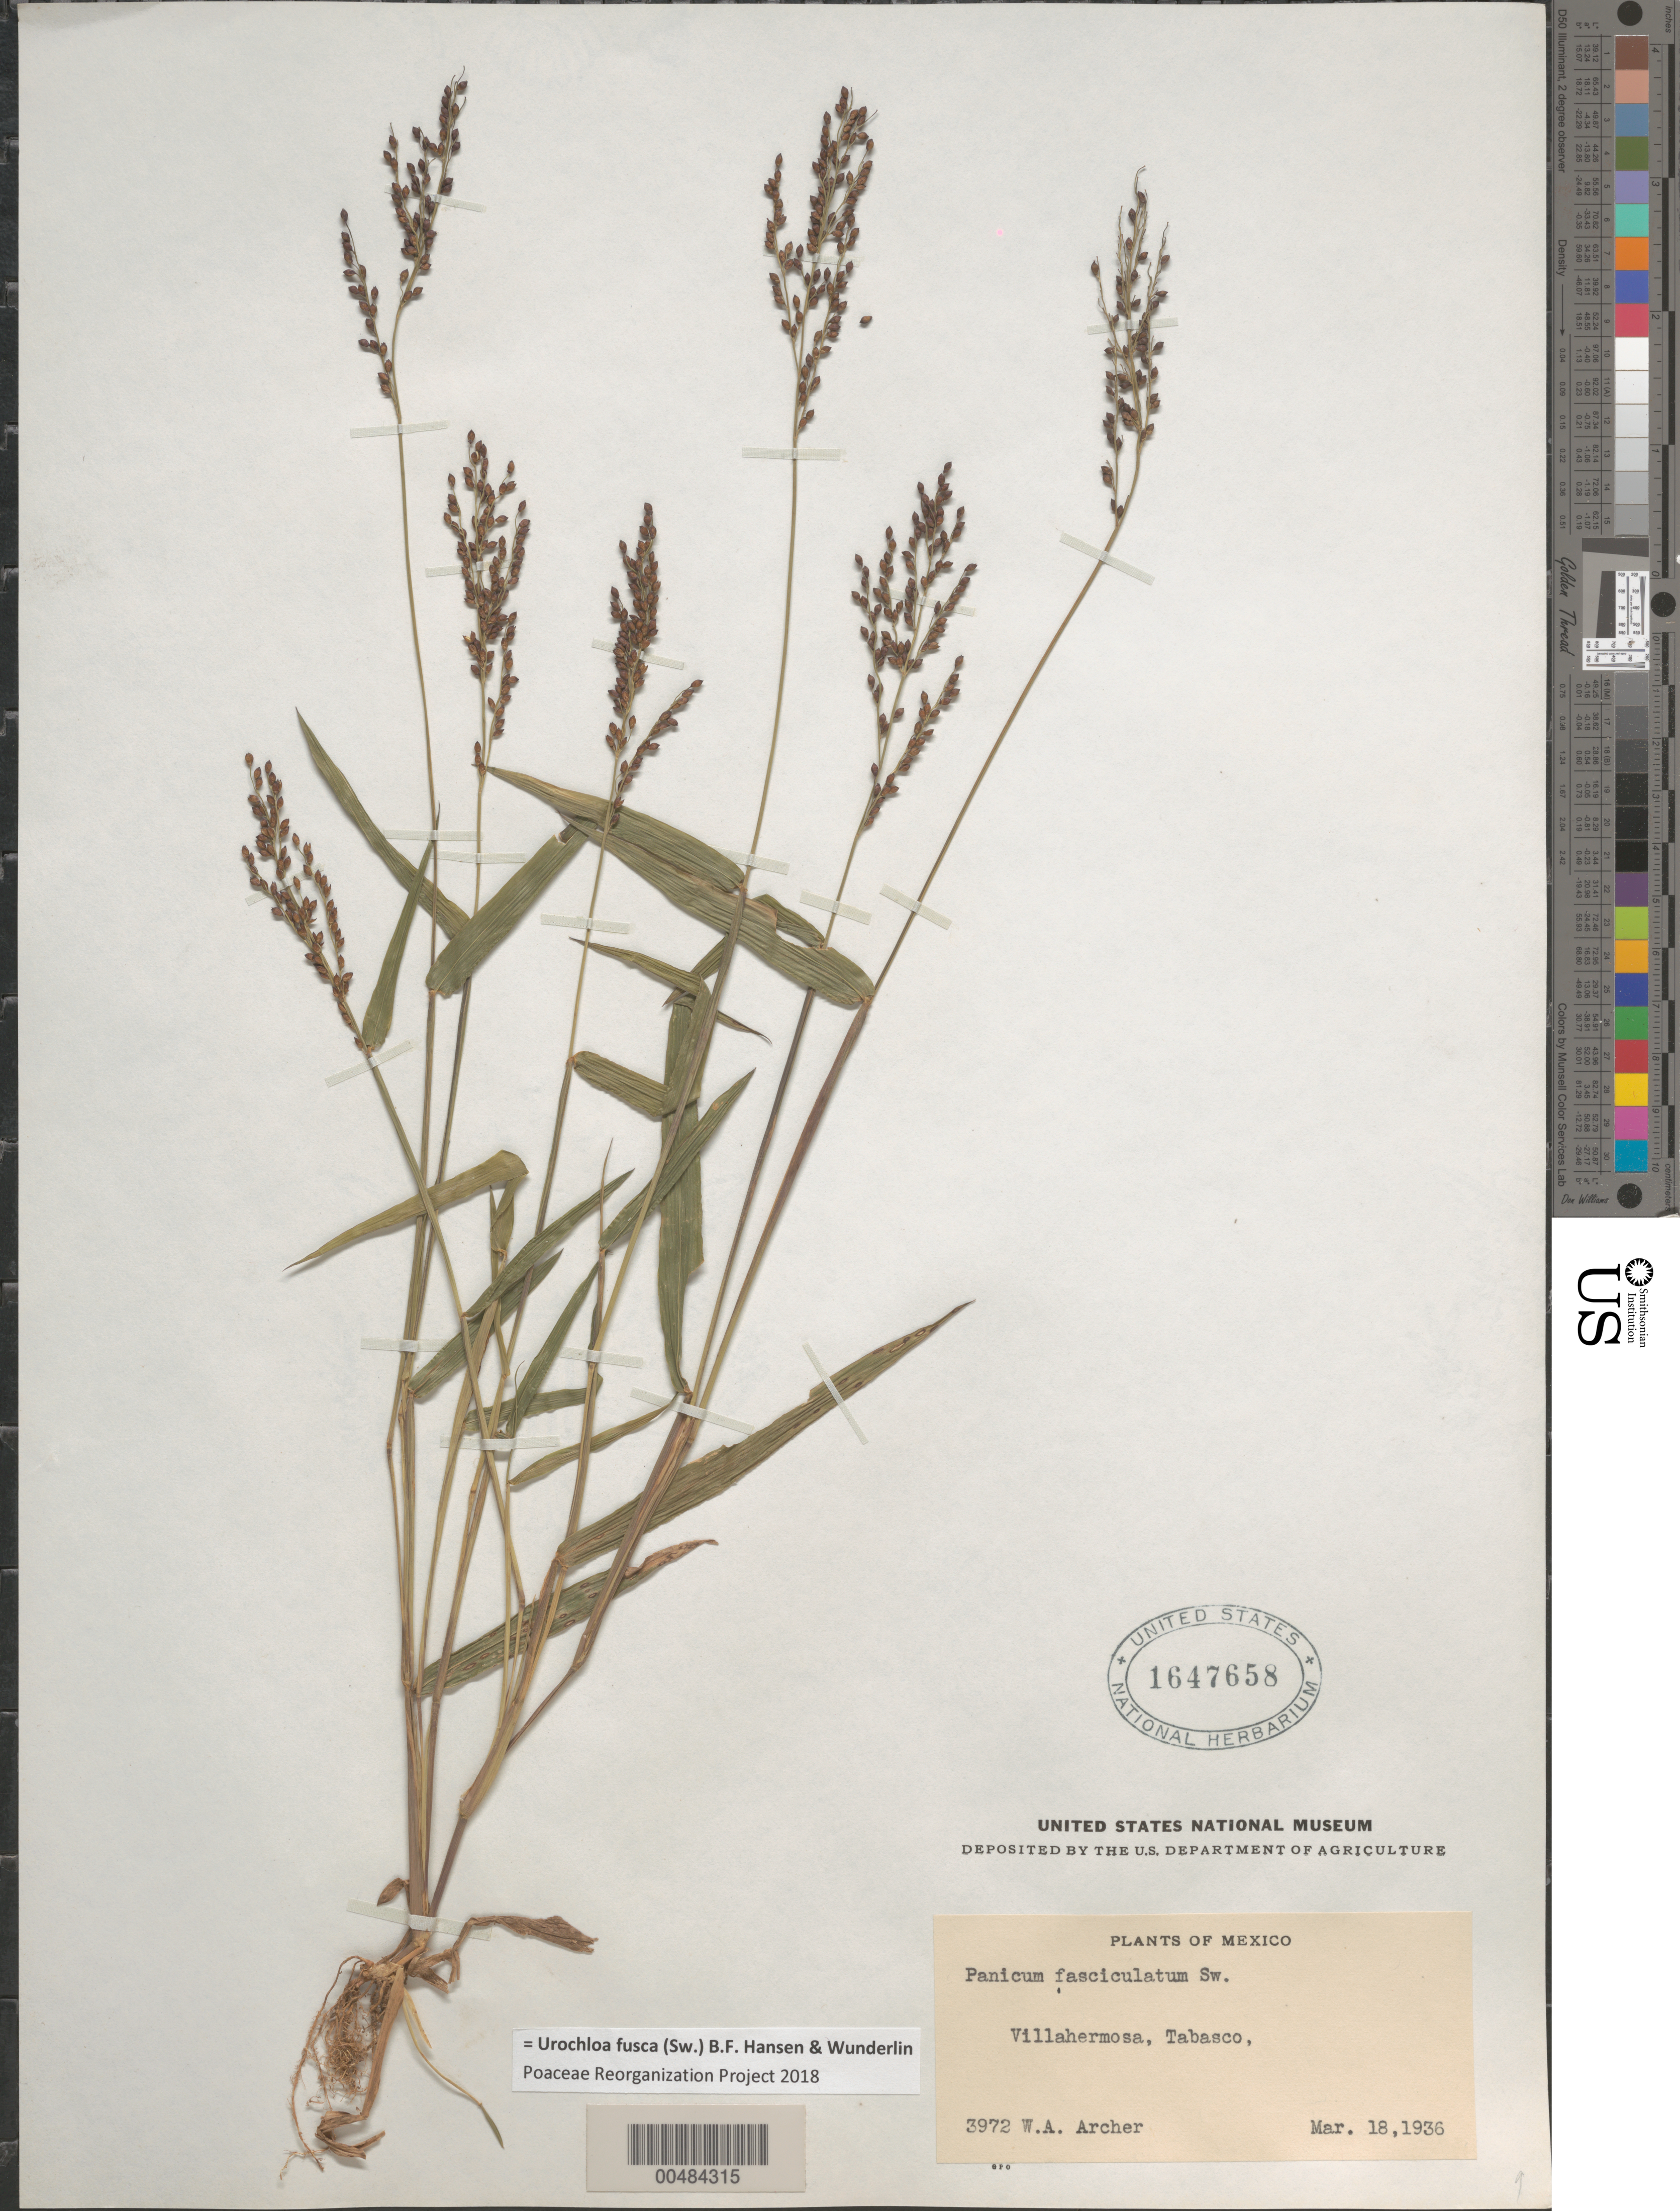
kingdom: Plantae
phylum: Tracheophyta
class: Liliopsida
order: Poales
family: Poaceae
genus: Urochloa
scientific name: Urochloa fusca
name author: (Sw.) B.F. Hansen & Wunderlin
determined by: Poaceae Reorganization Project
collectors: W. A. Archer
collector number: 3972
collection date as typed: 18 Mar 1936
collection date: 1936-03-18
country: Mexico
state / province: Tabasco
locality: Villahermosa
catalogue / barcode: US 1647658